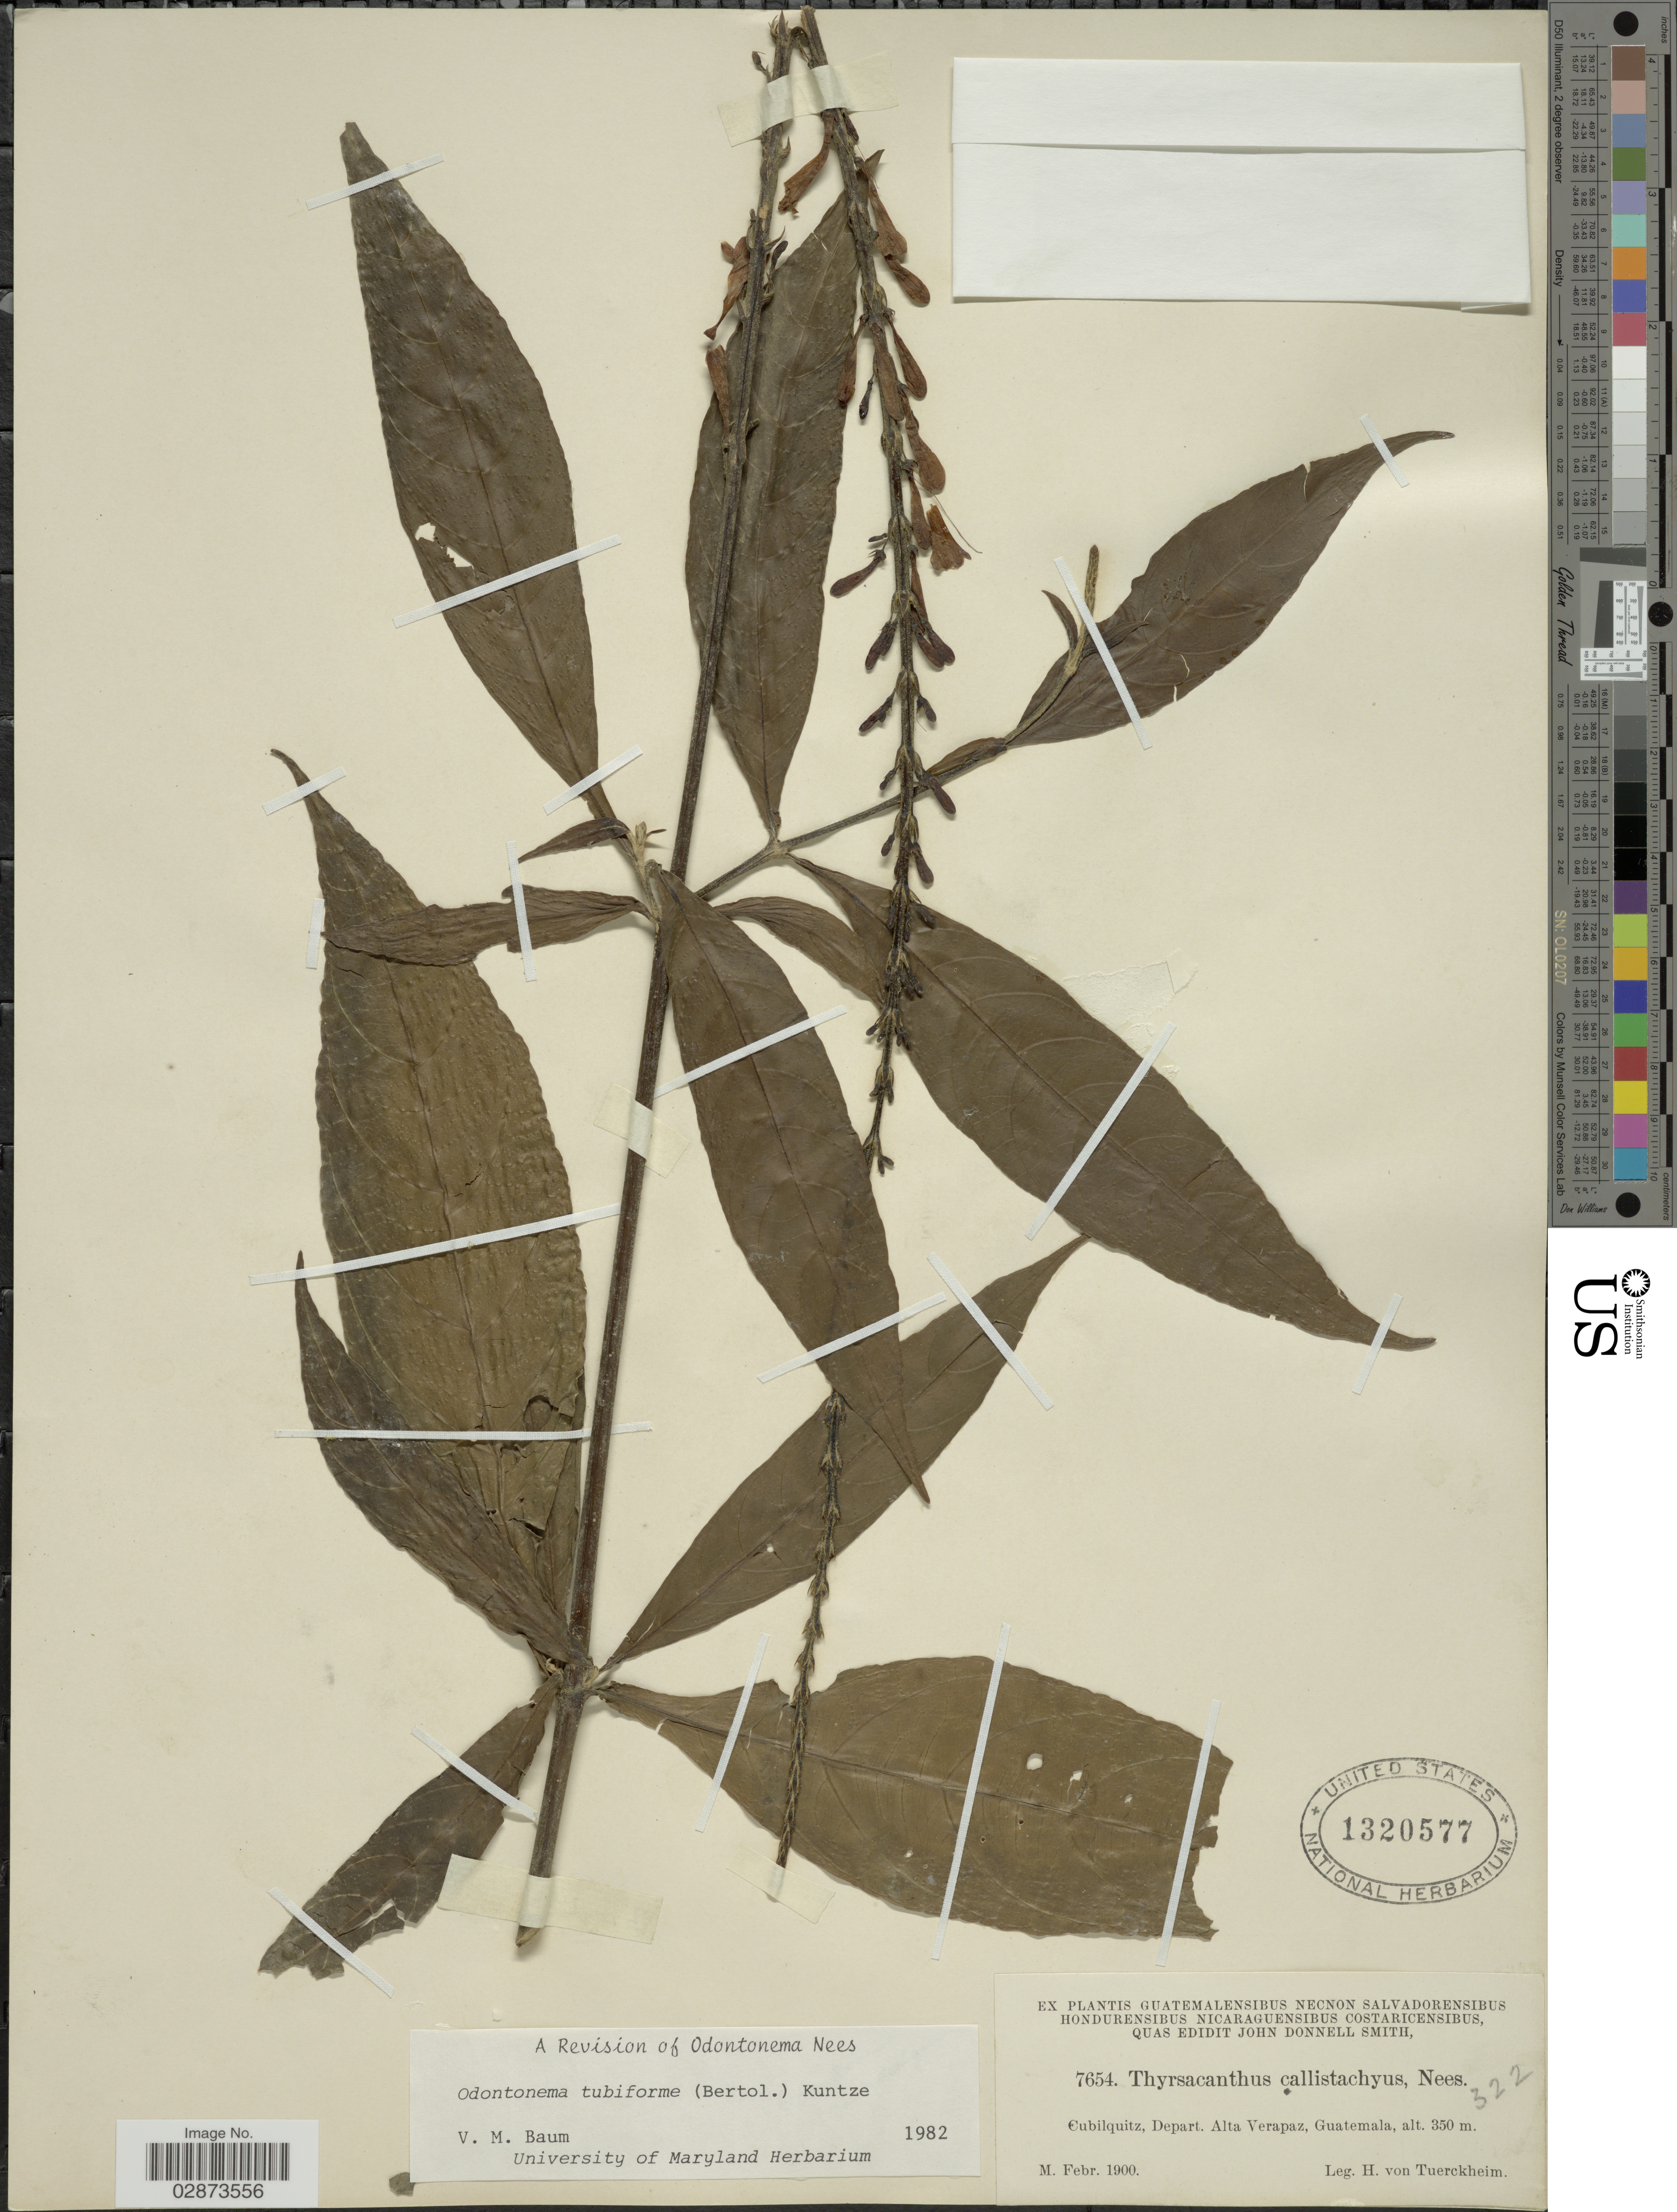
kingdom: Plantae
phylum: Tracheophyta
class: Magnoliopsida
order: Lamiales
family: Acanthaceae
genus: Odontonema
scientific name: Odontonema tubaeforme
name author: (Bertol.) Kuntze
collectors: H. von Türckheim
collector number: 7654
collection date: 1900-02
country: Guatemala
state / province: Alta Verapaz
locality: Cubilquitz, Depart. Alta Verapaz.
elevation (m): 350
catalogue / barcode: US 1320577